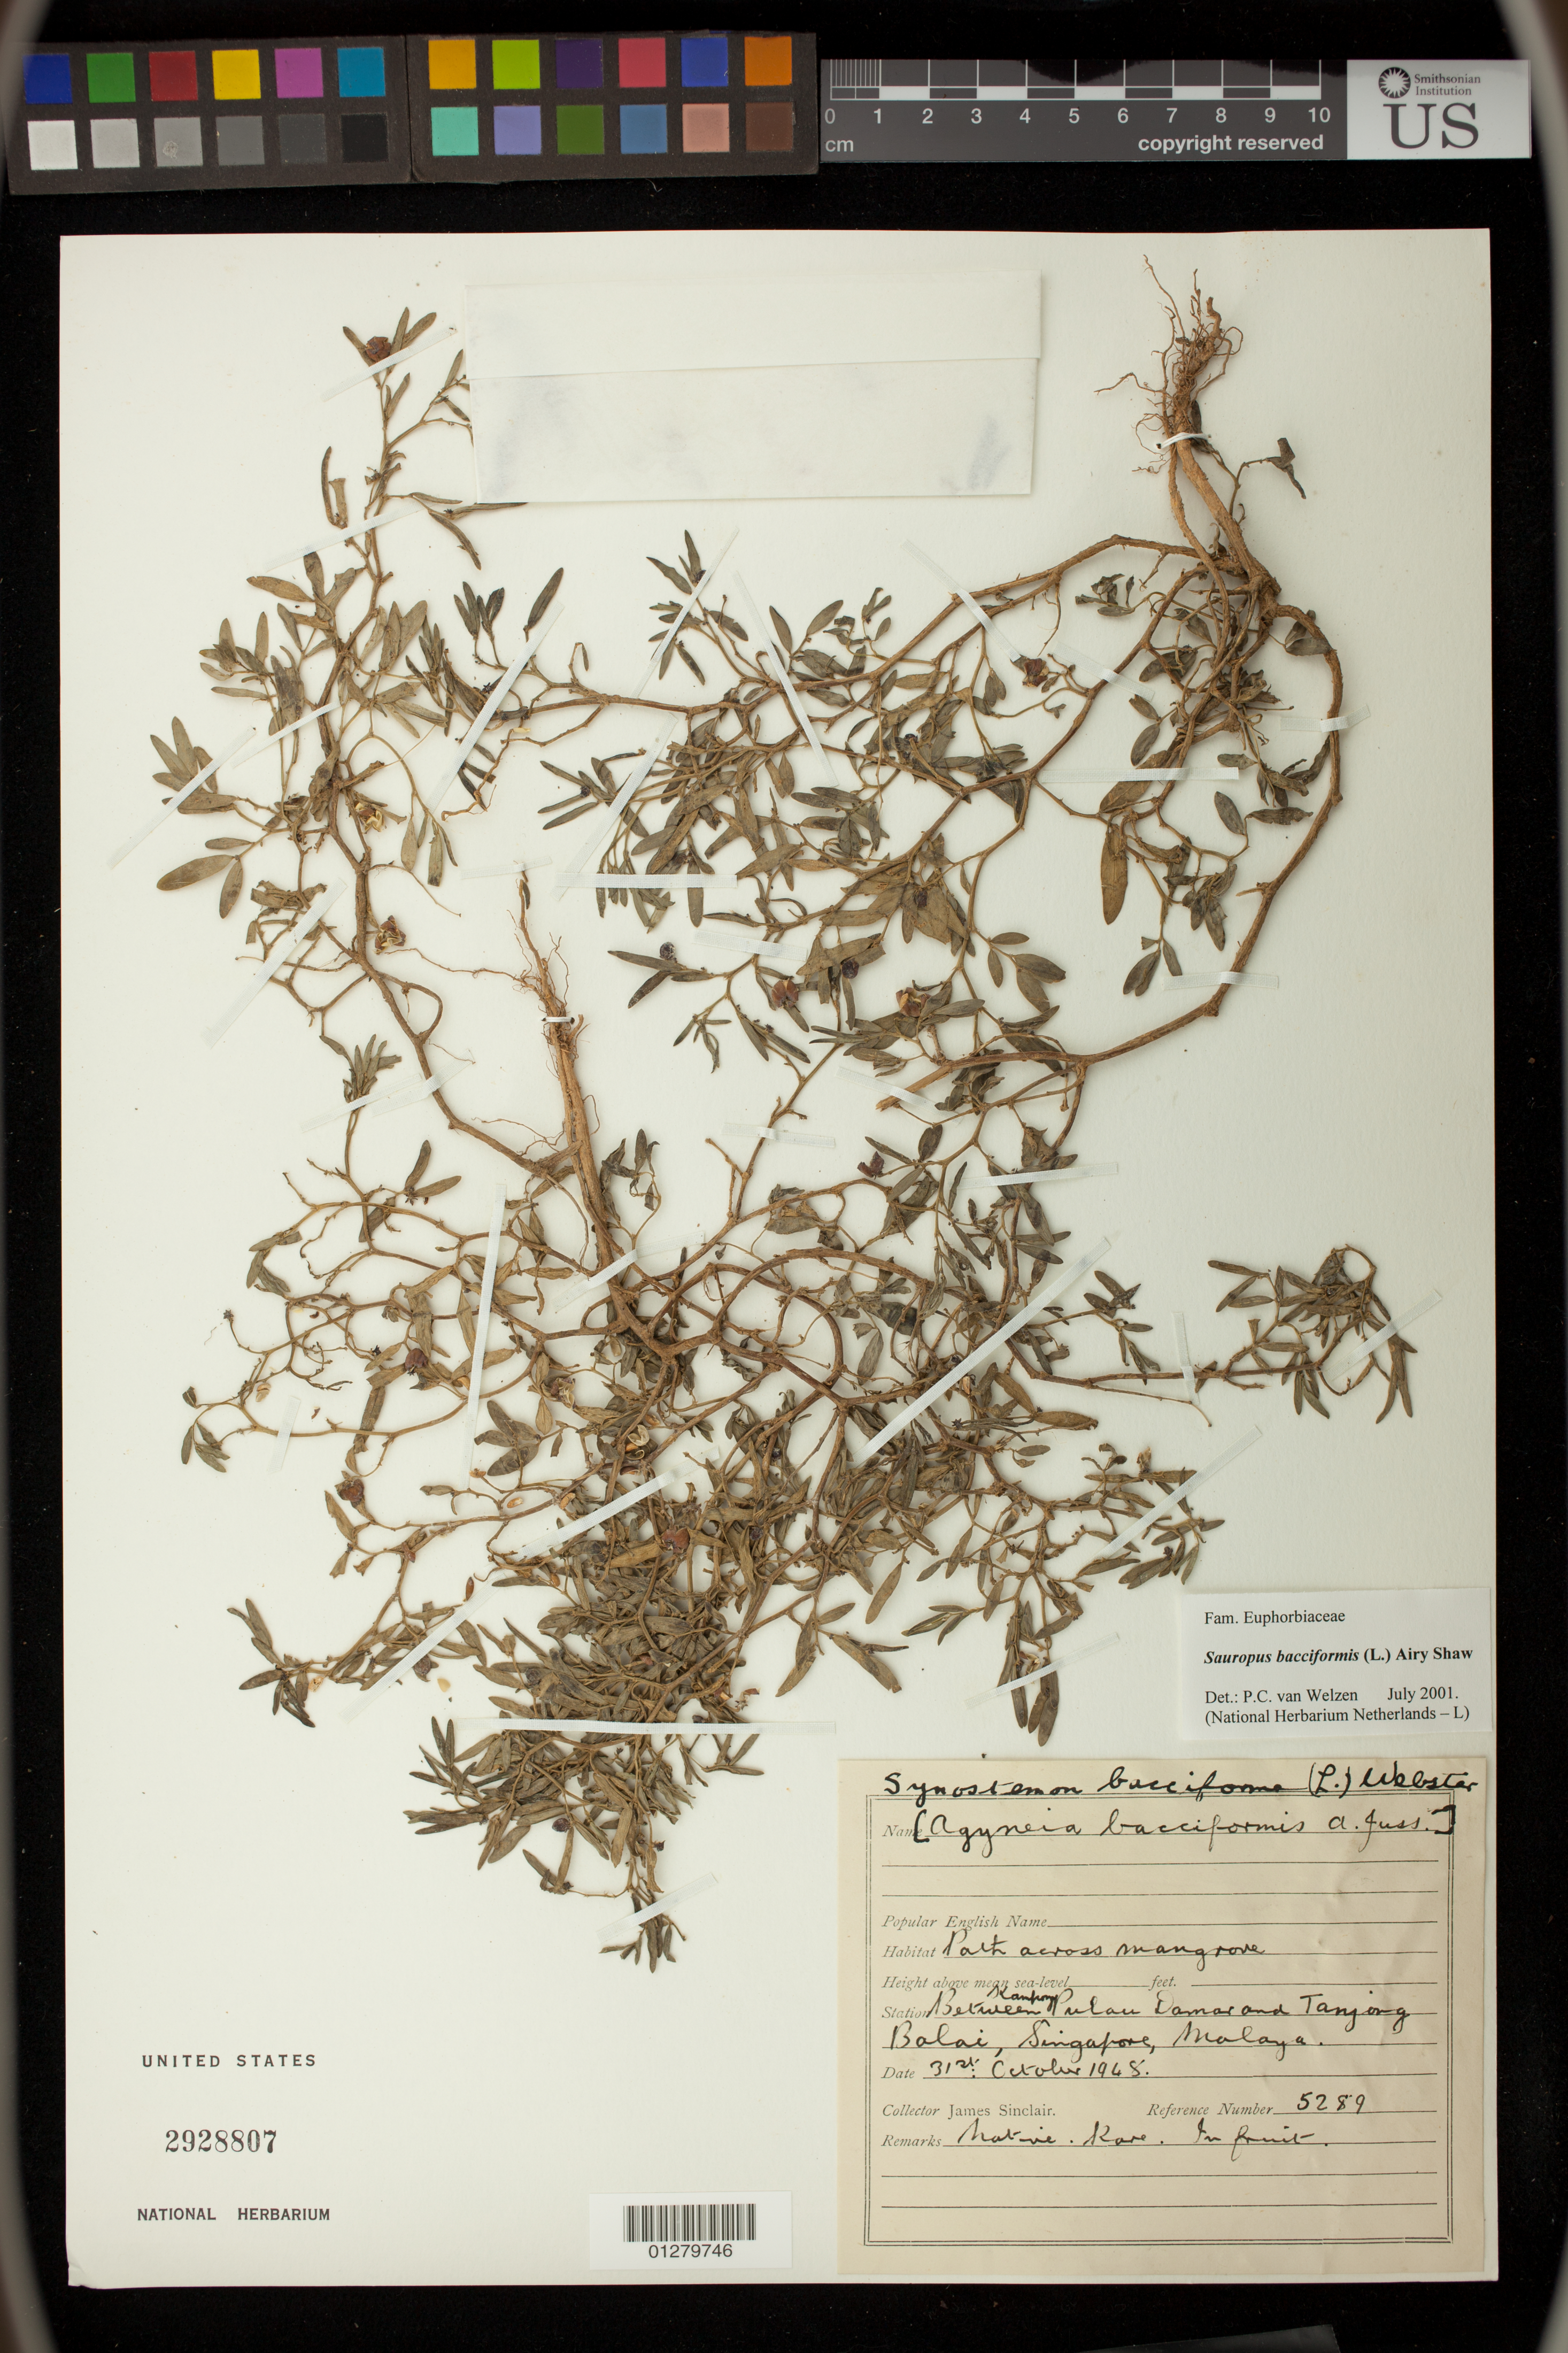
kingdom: Plantae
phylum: Tracheophyta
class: Magnoliopsida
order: Malpighiales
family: Phyllanthaceae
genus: Sauropus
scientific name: Sauropus bacciformis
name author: (L.) Airy Shaw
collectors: J. Sinclair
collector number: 5289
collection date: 1968-10-31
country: Singapore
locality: Between Kampong Pulau Damar and Tanjong Balai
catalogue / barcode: US 2928807